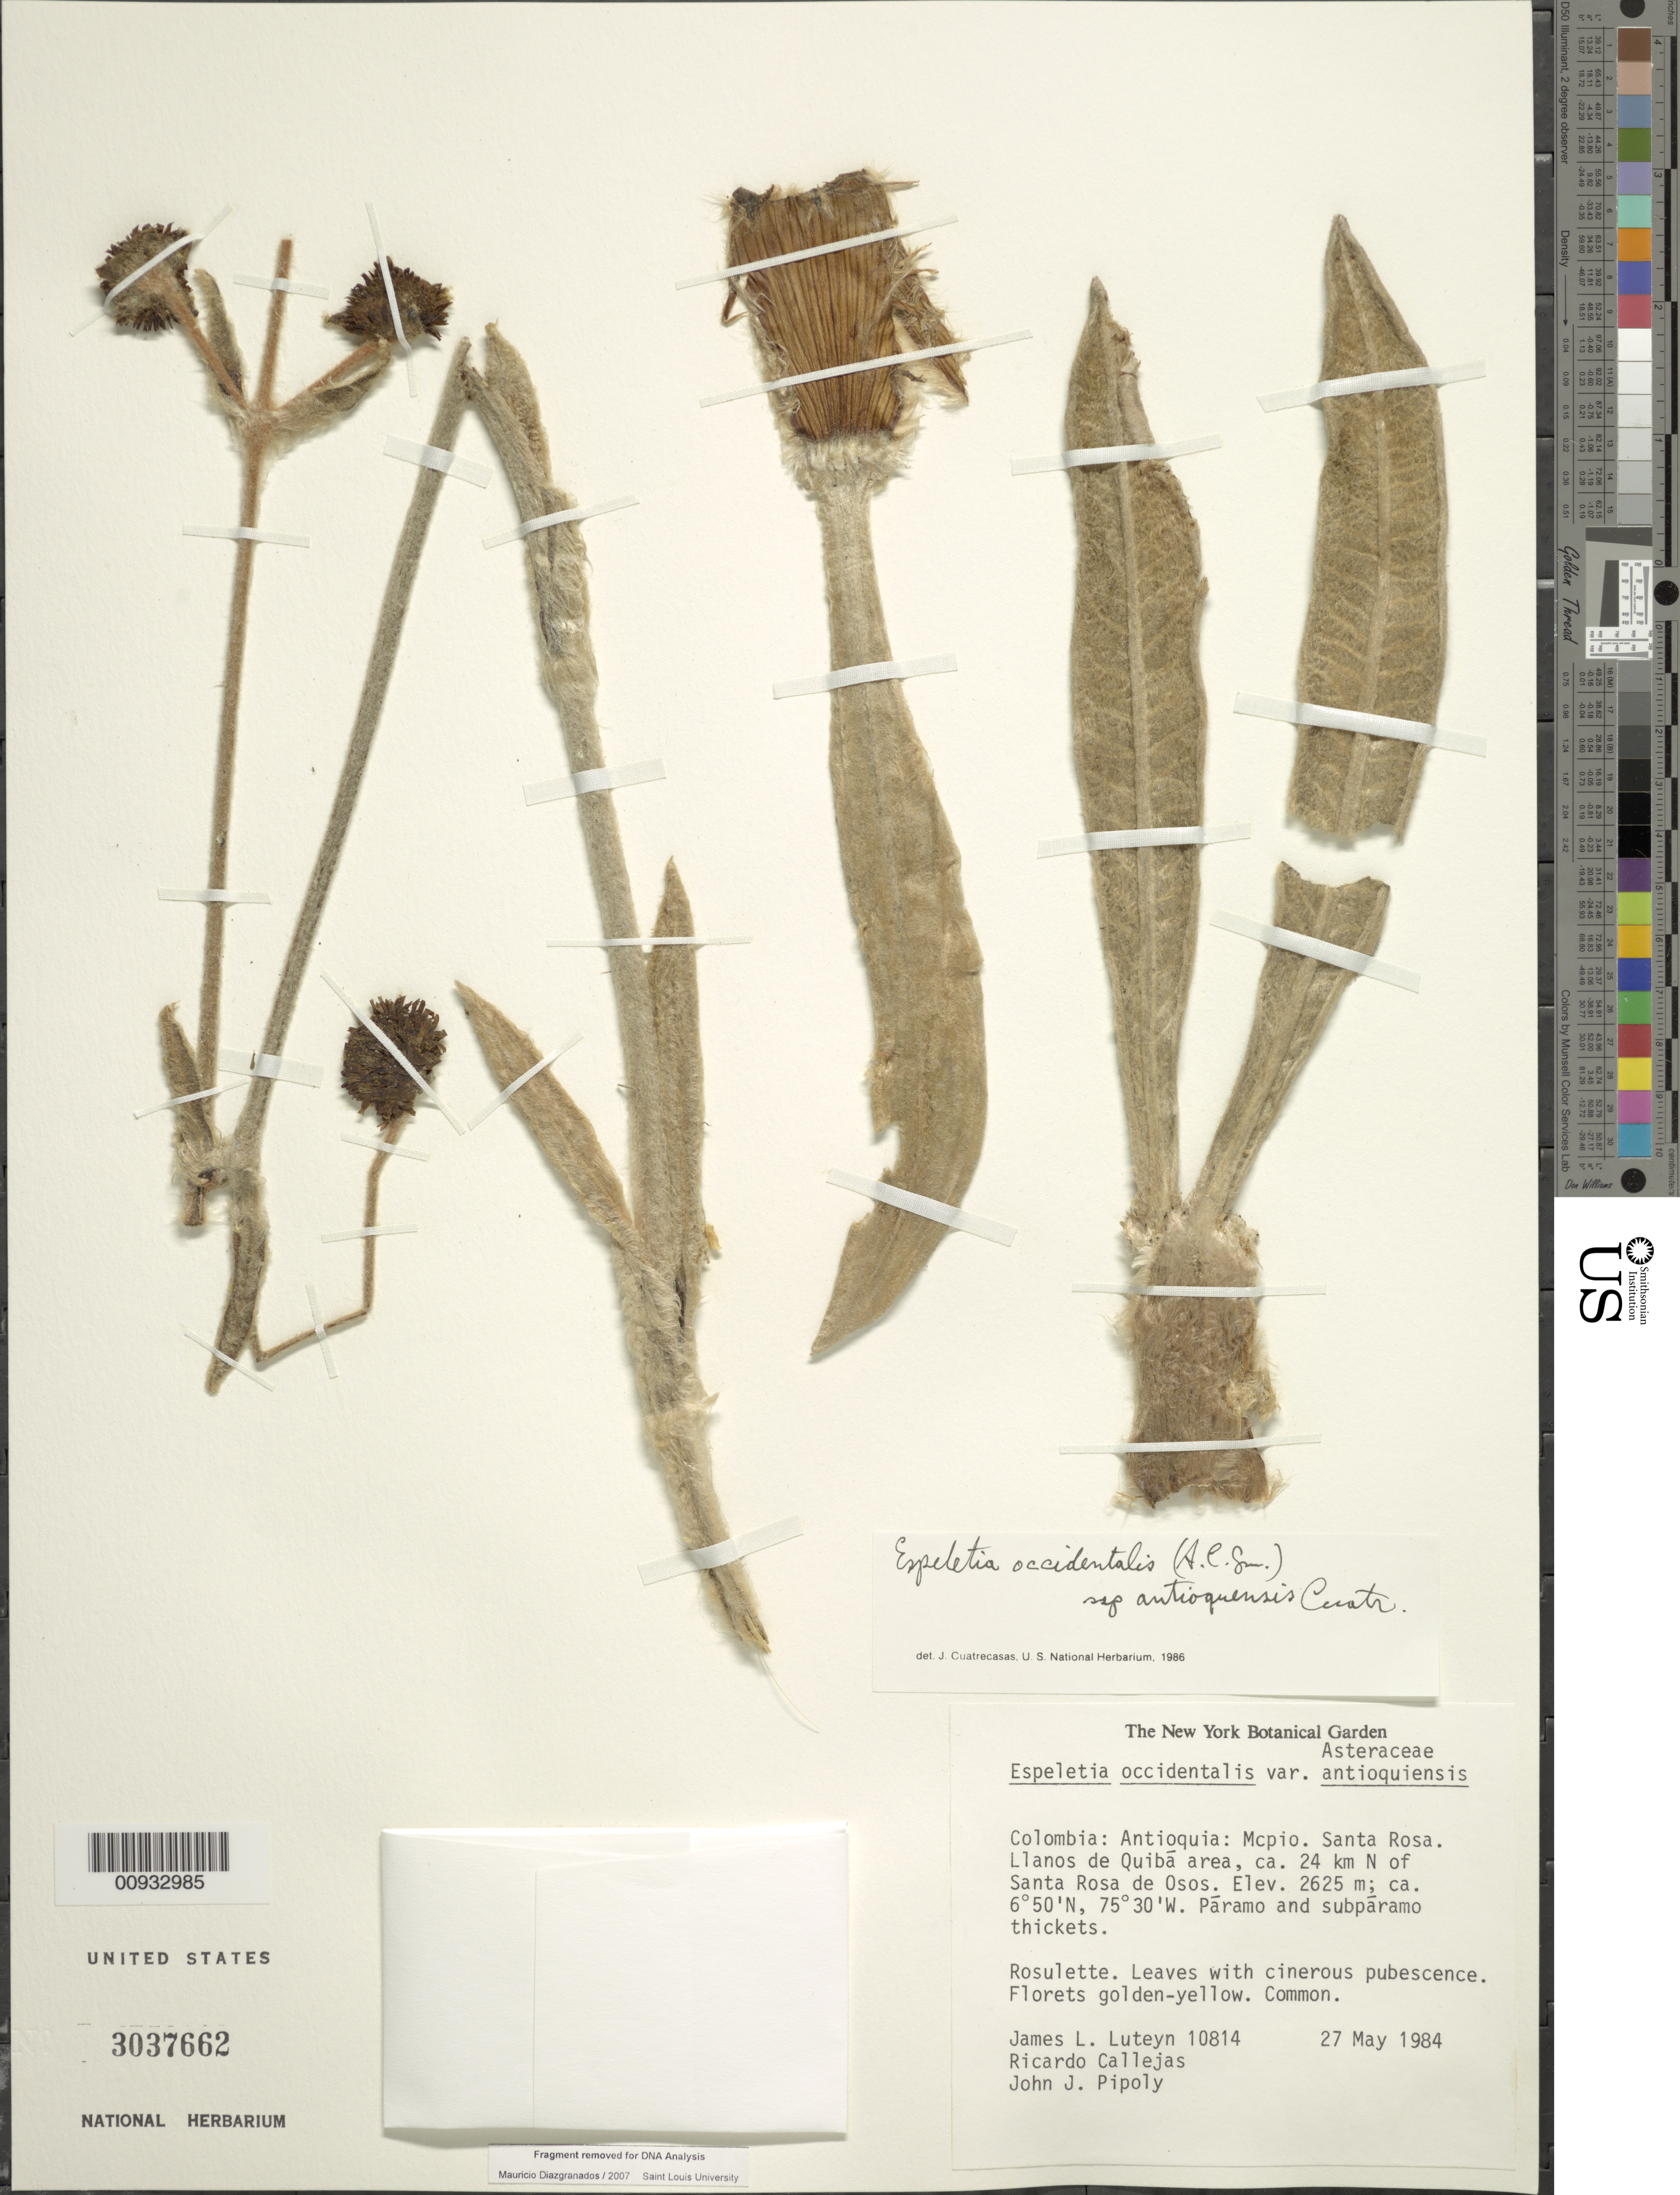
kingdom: Plantae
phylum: Tracheophyta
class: Magnoliopsida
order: Asterales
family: Asteraceae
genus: Espeletia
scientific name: Espeletia occidentalis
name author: A.C. Sm.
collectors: J. L. Luteyn, R. Callejas & J. J. Pipoly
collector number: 10814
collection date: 1984-05-27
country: Colombia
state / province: Antioquia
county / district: Santa Rosa Osos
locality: Llanos de Quibá area, ca. 24 km N of Santa Rosa de Osos.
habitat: Common. Páramo and subpáramo thickets.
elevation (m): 2625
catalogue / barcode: US 3037662